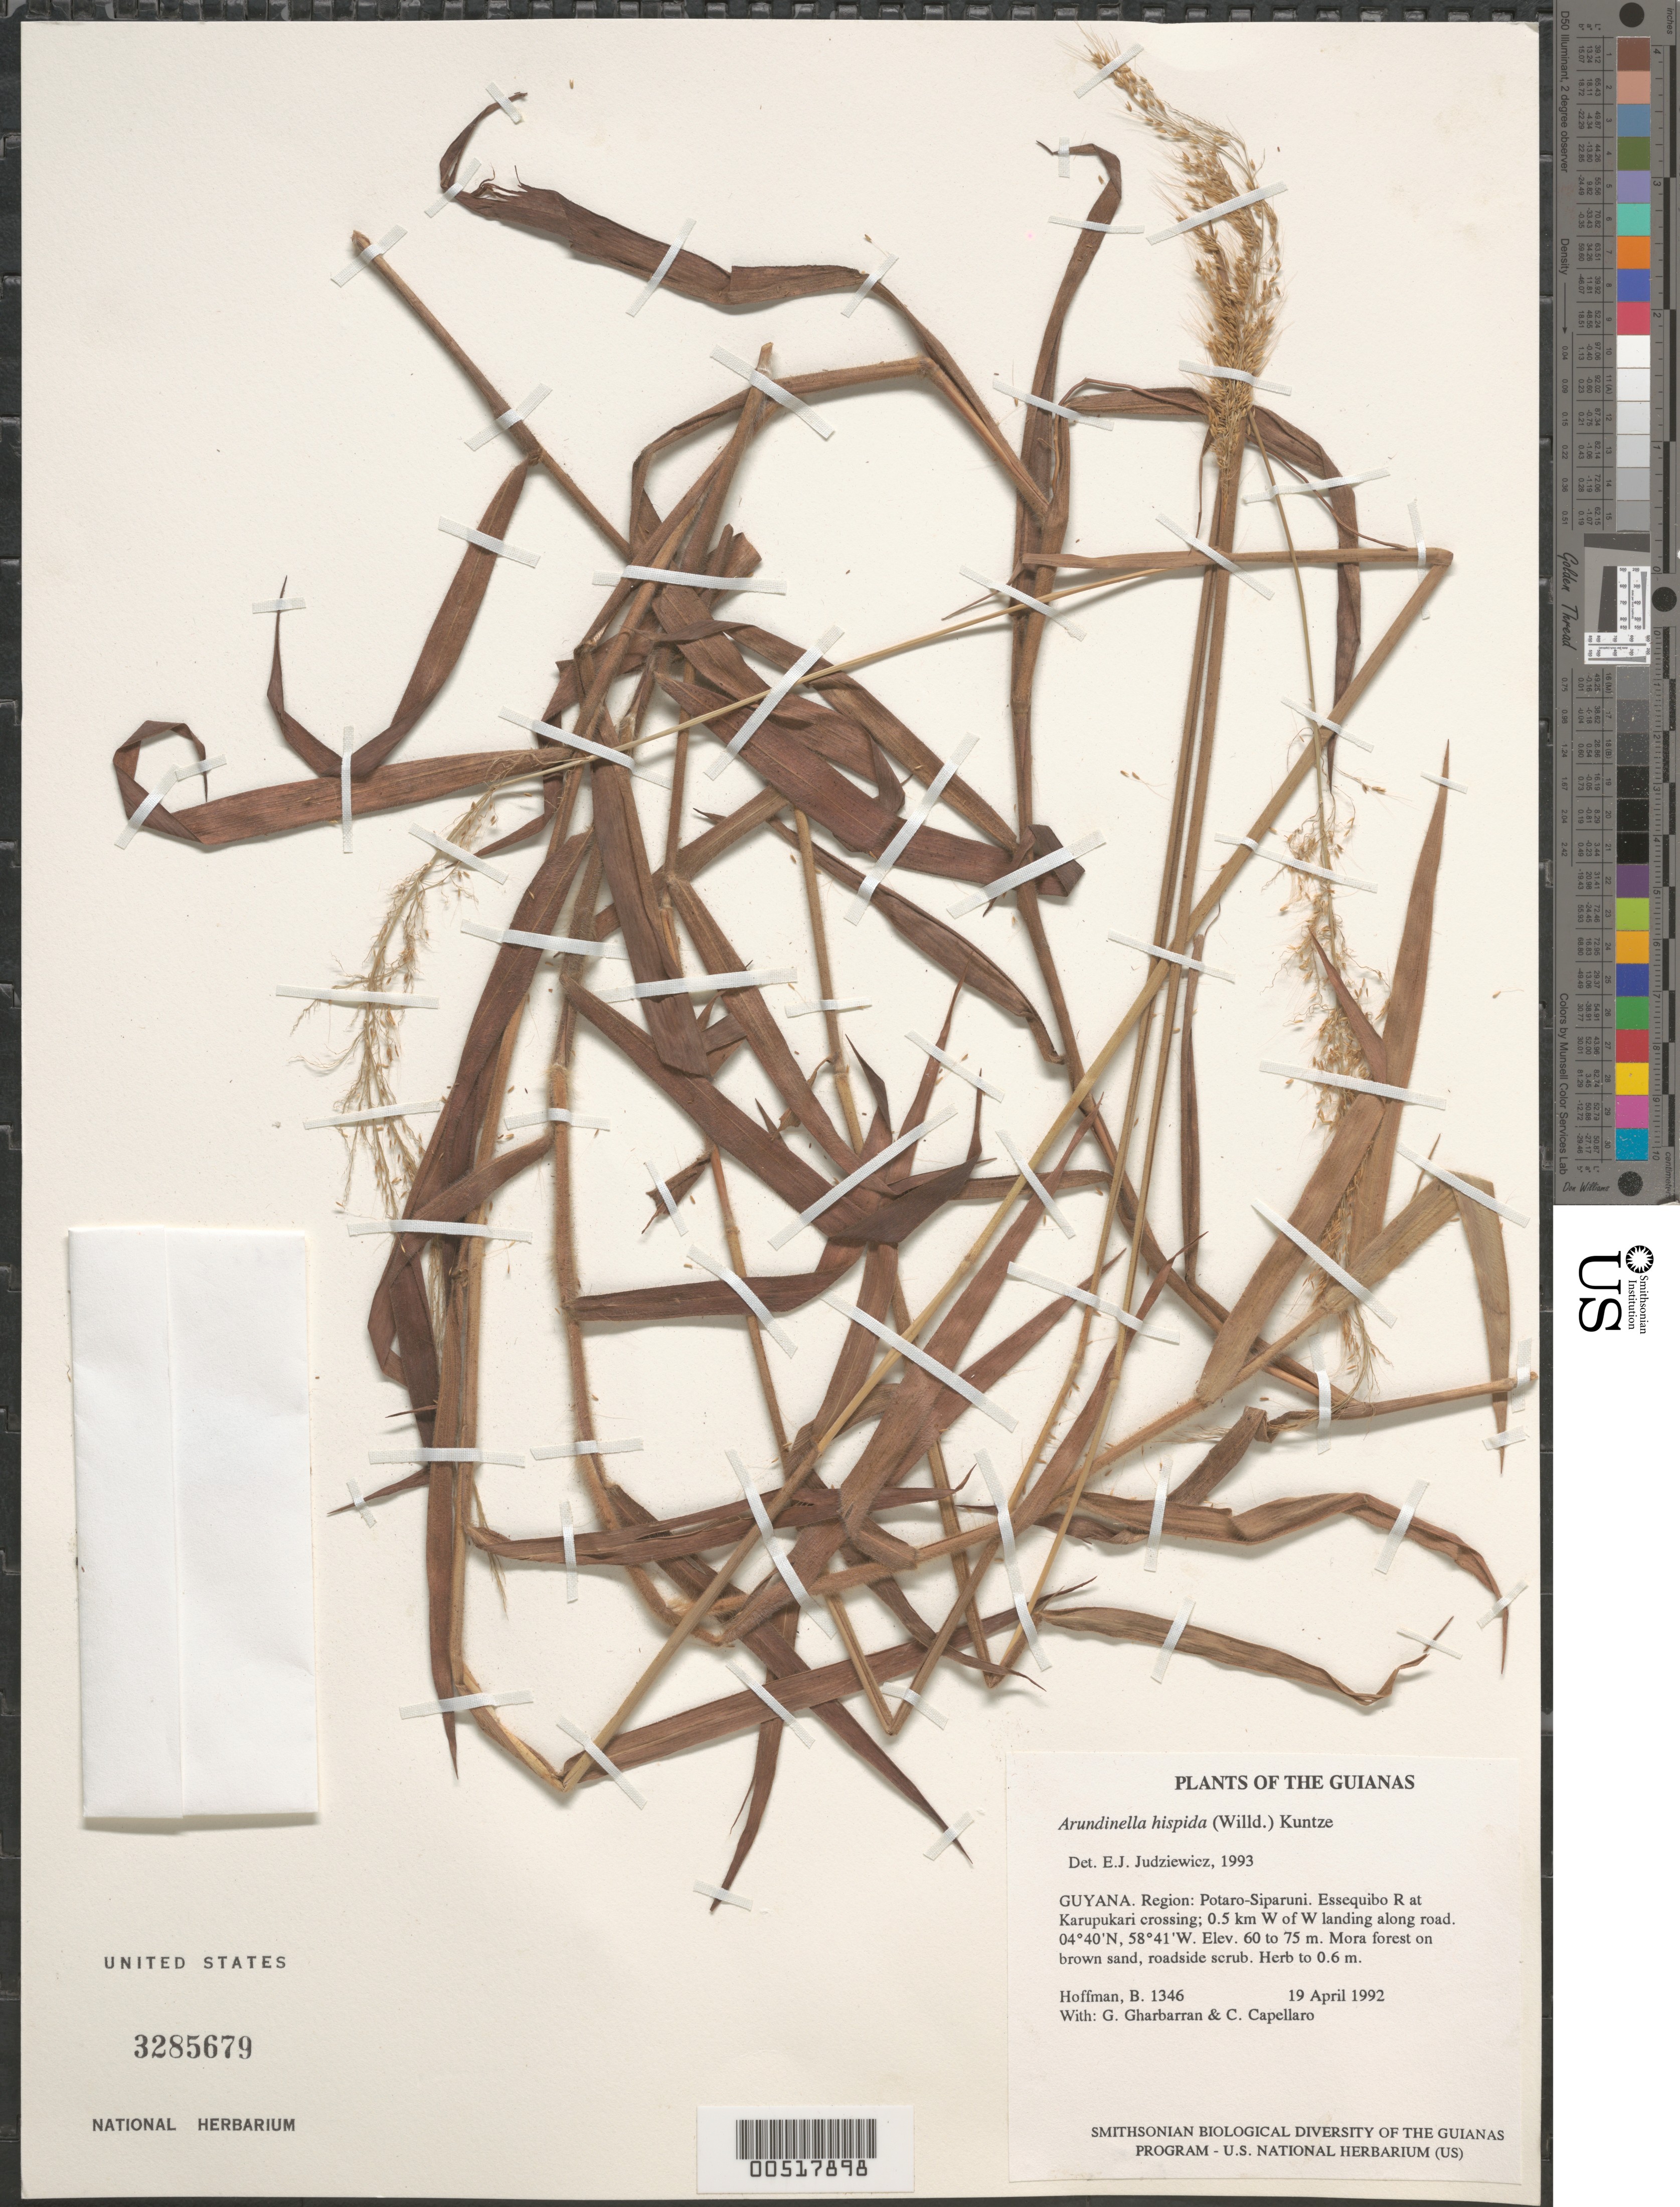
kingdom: Plantae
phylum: Tracheophyta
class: Liliopsida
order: Poales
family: Poaceae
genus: Arundinella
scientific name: Arundinella hispida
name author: (Humb. & Bonpl. ex Willd.) Kuntze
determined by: Judziewicz, E. J.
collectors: B. Hoffman, G. Gharbarran & C. Capellaro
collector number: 1346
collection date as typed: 19 April 1992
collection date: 1992-04-19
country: Guyana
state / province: Potaro-Siparuni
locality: Essequibo River at Karupukari crossing; 0.5 km W of W landing along road. Iwokrama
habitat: Mora forest on brown sand, roadside scrub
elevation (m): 60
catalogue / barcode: US 3285679